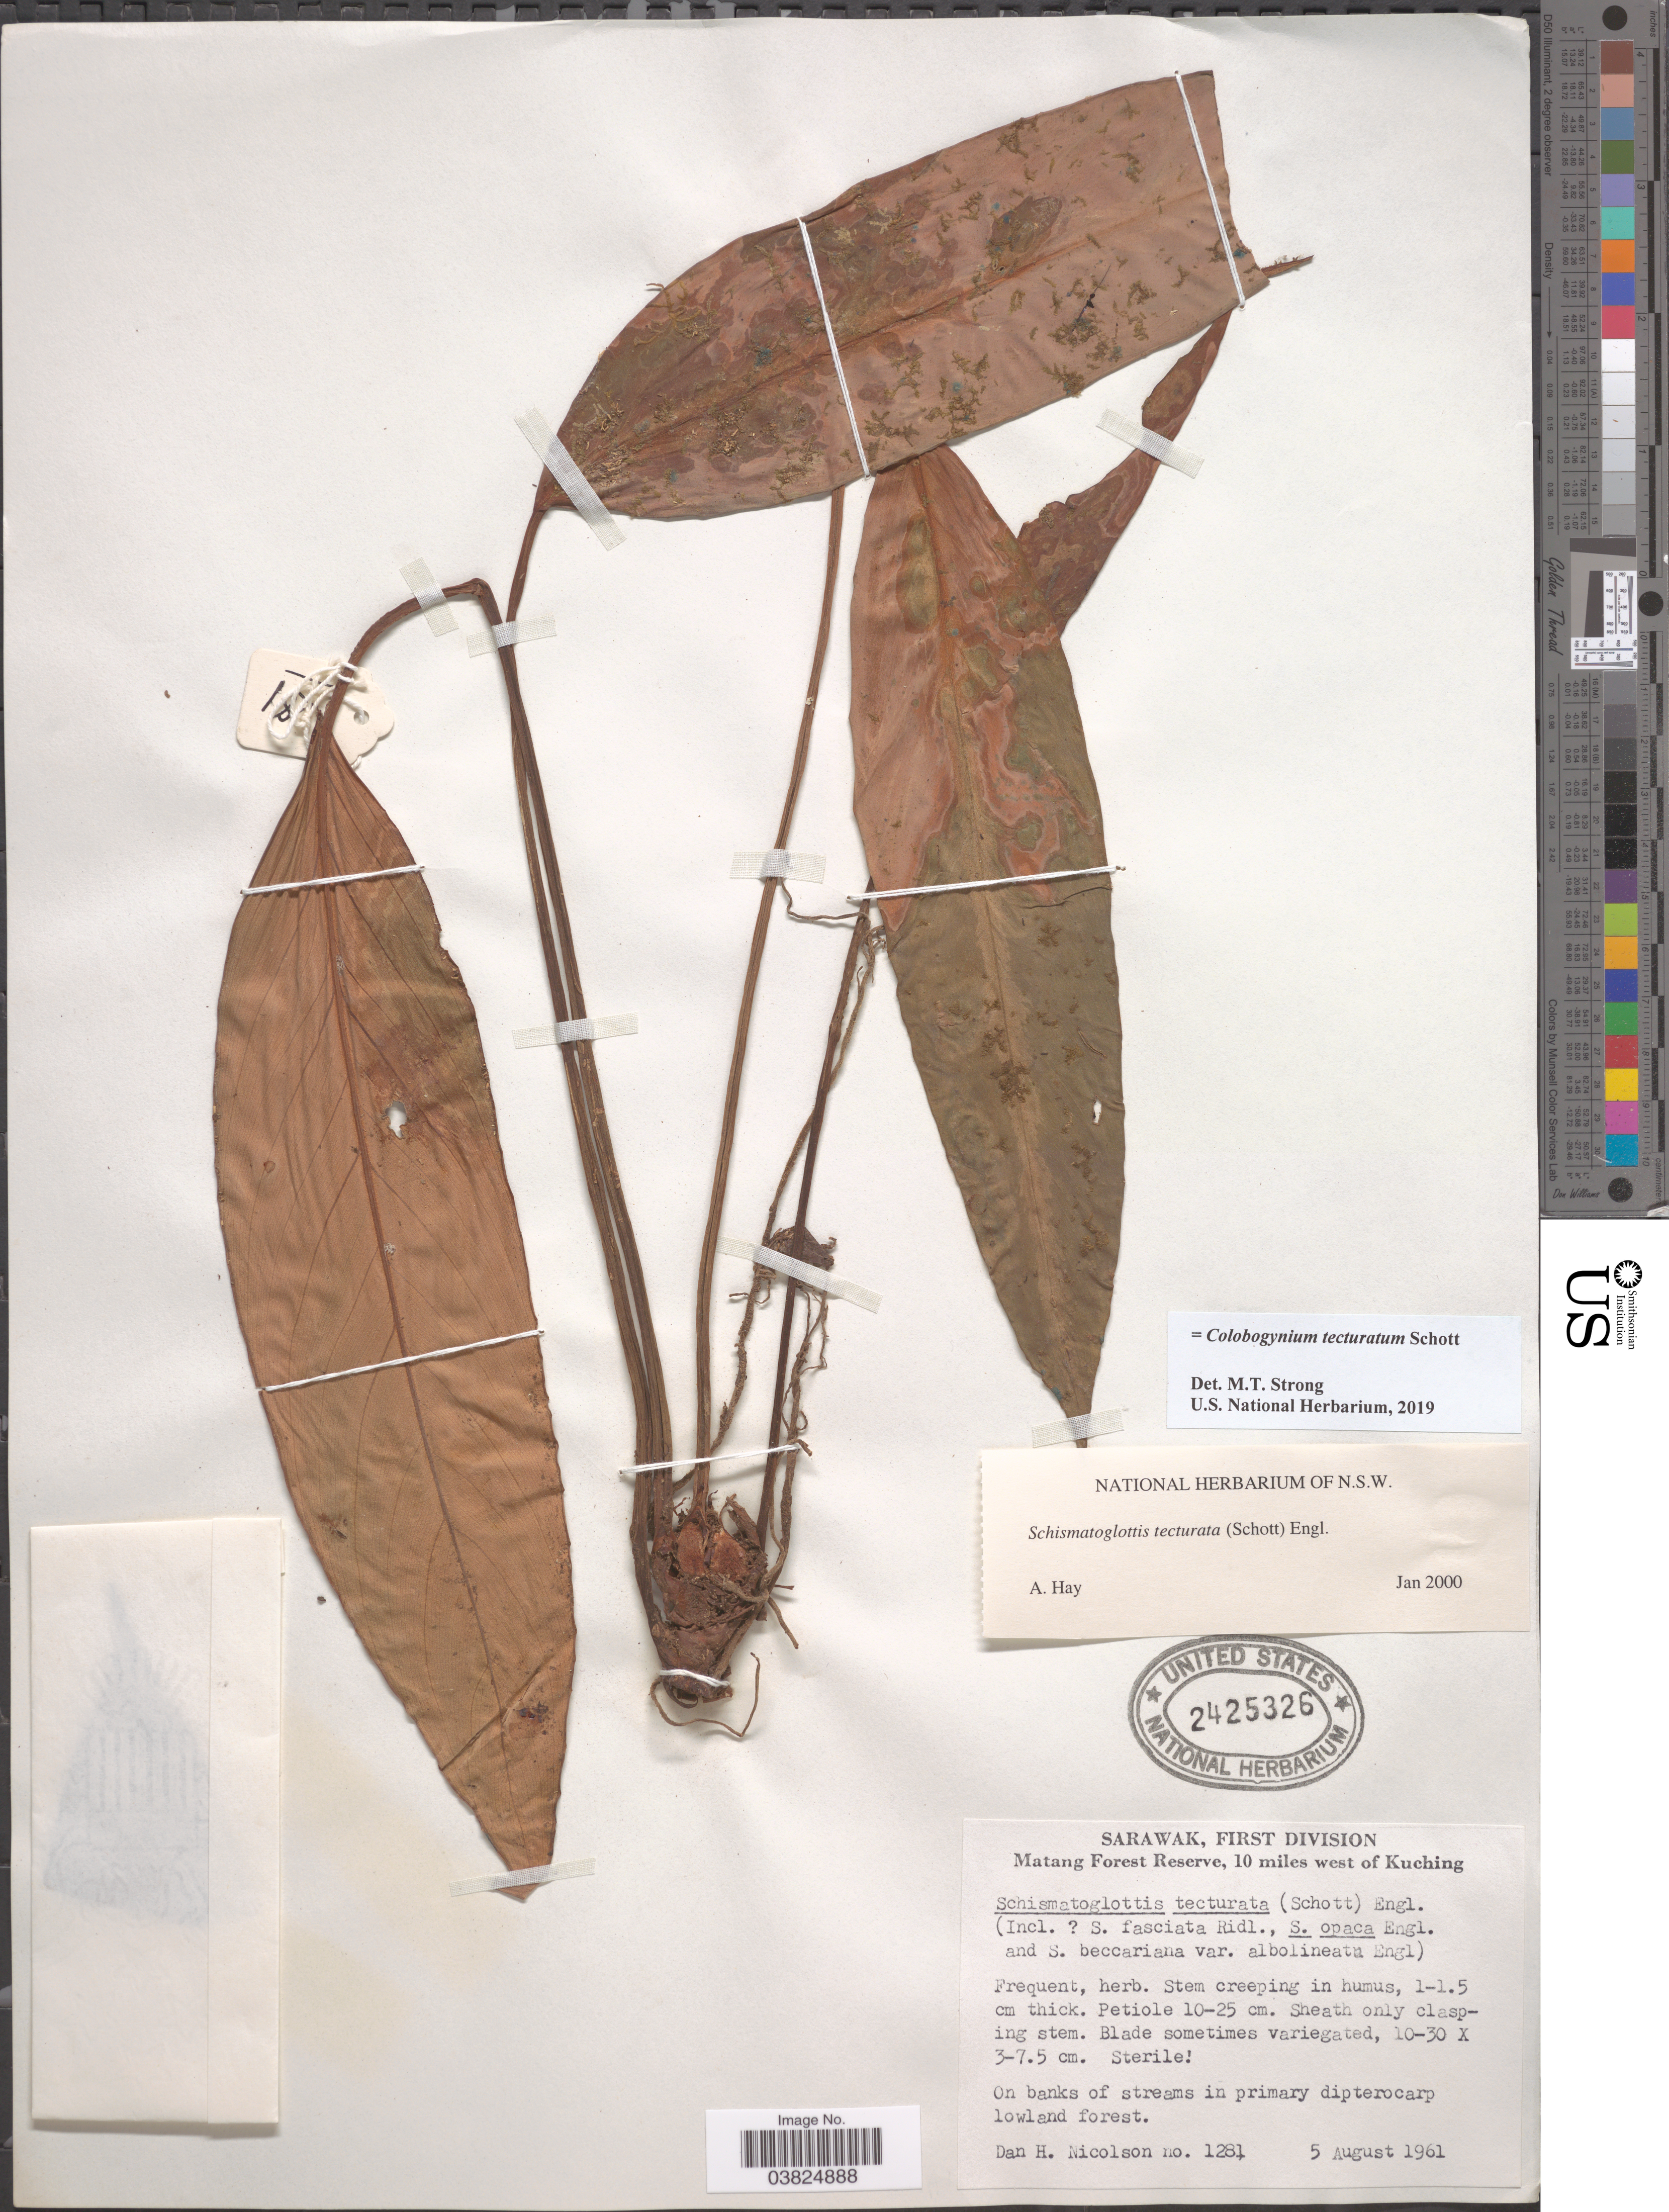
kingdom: Plantae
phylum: Tracheophyta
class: Liliopsida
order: Alismatales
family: Araceae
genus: Colobogynium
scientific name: Colobogynium tecturatum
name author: Schott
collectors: D. H. Nicolson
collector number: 1281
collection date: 1961-08-05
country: Malaysia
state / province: Sarawak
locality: First Division. Matang Forest Reserve, 10 miles west of Kuching.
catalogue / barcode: US 2425326